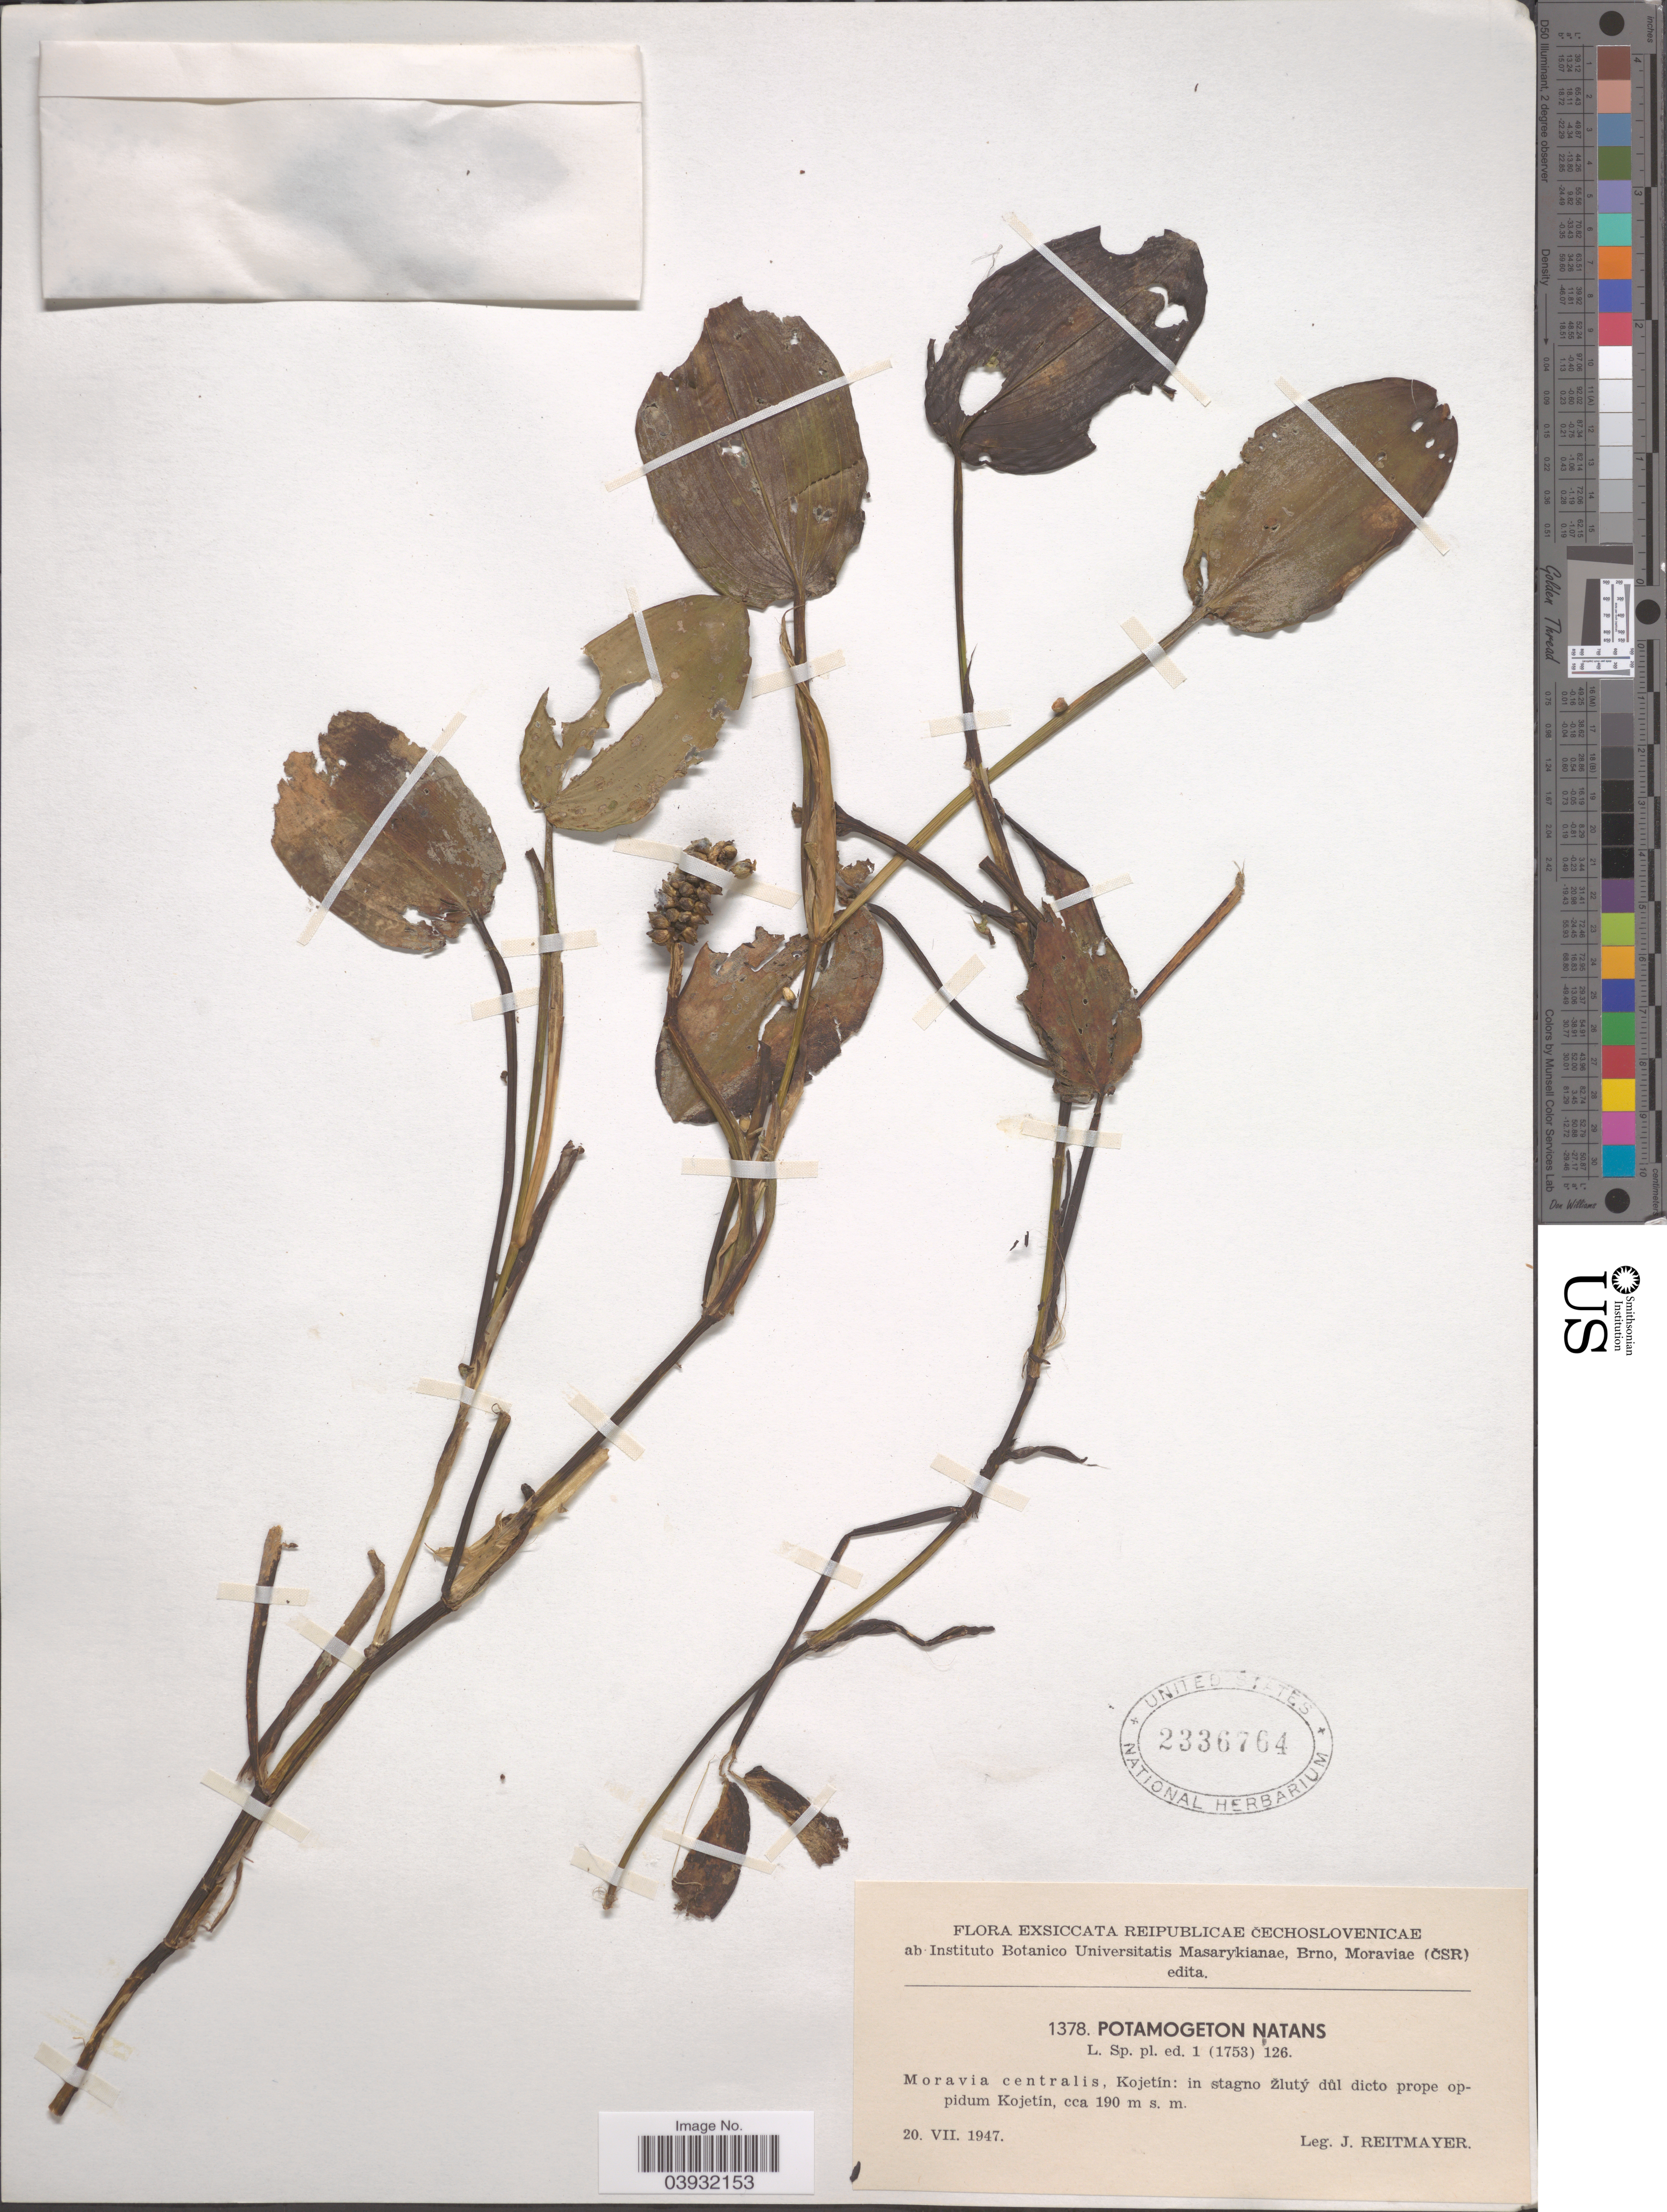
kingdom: Plantae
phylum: Tracheophyta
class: Liliopsida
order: Alismatales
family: Potamogetonaceae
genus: Potamogeton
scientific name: Potamogeton natans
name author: L.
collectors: J. Reitmayer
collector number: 1378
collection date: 1947-07-20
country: Czechia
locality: Reipublicae Cechoslovenicae. Moravia centralis, Kojetín: in stagno Zluty dul dicto prope oppidum Kojetín.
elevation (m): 190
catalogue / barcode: US 2336764